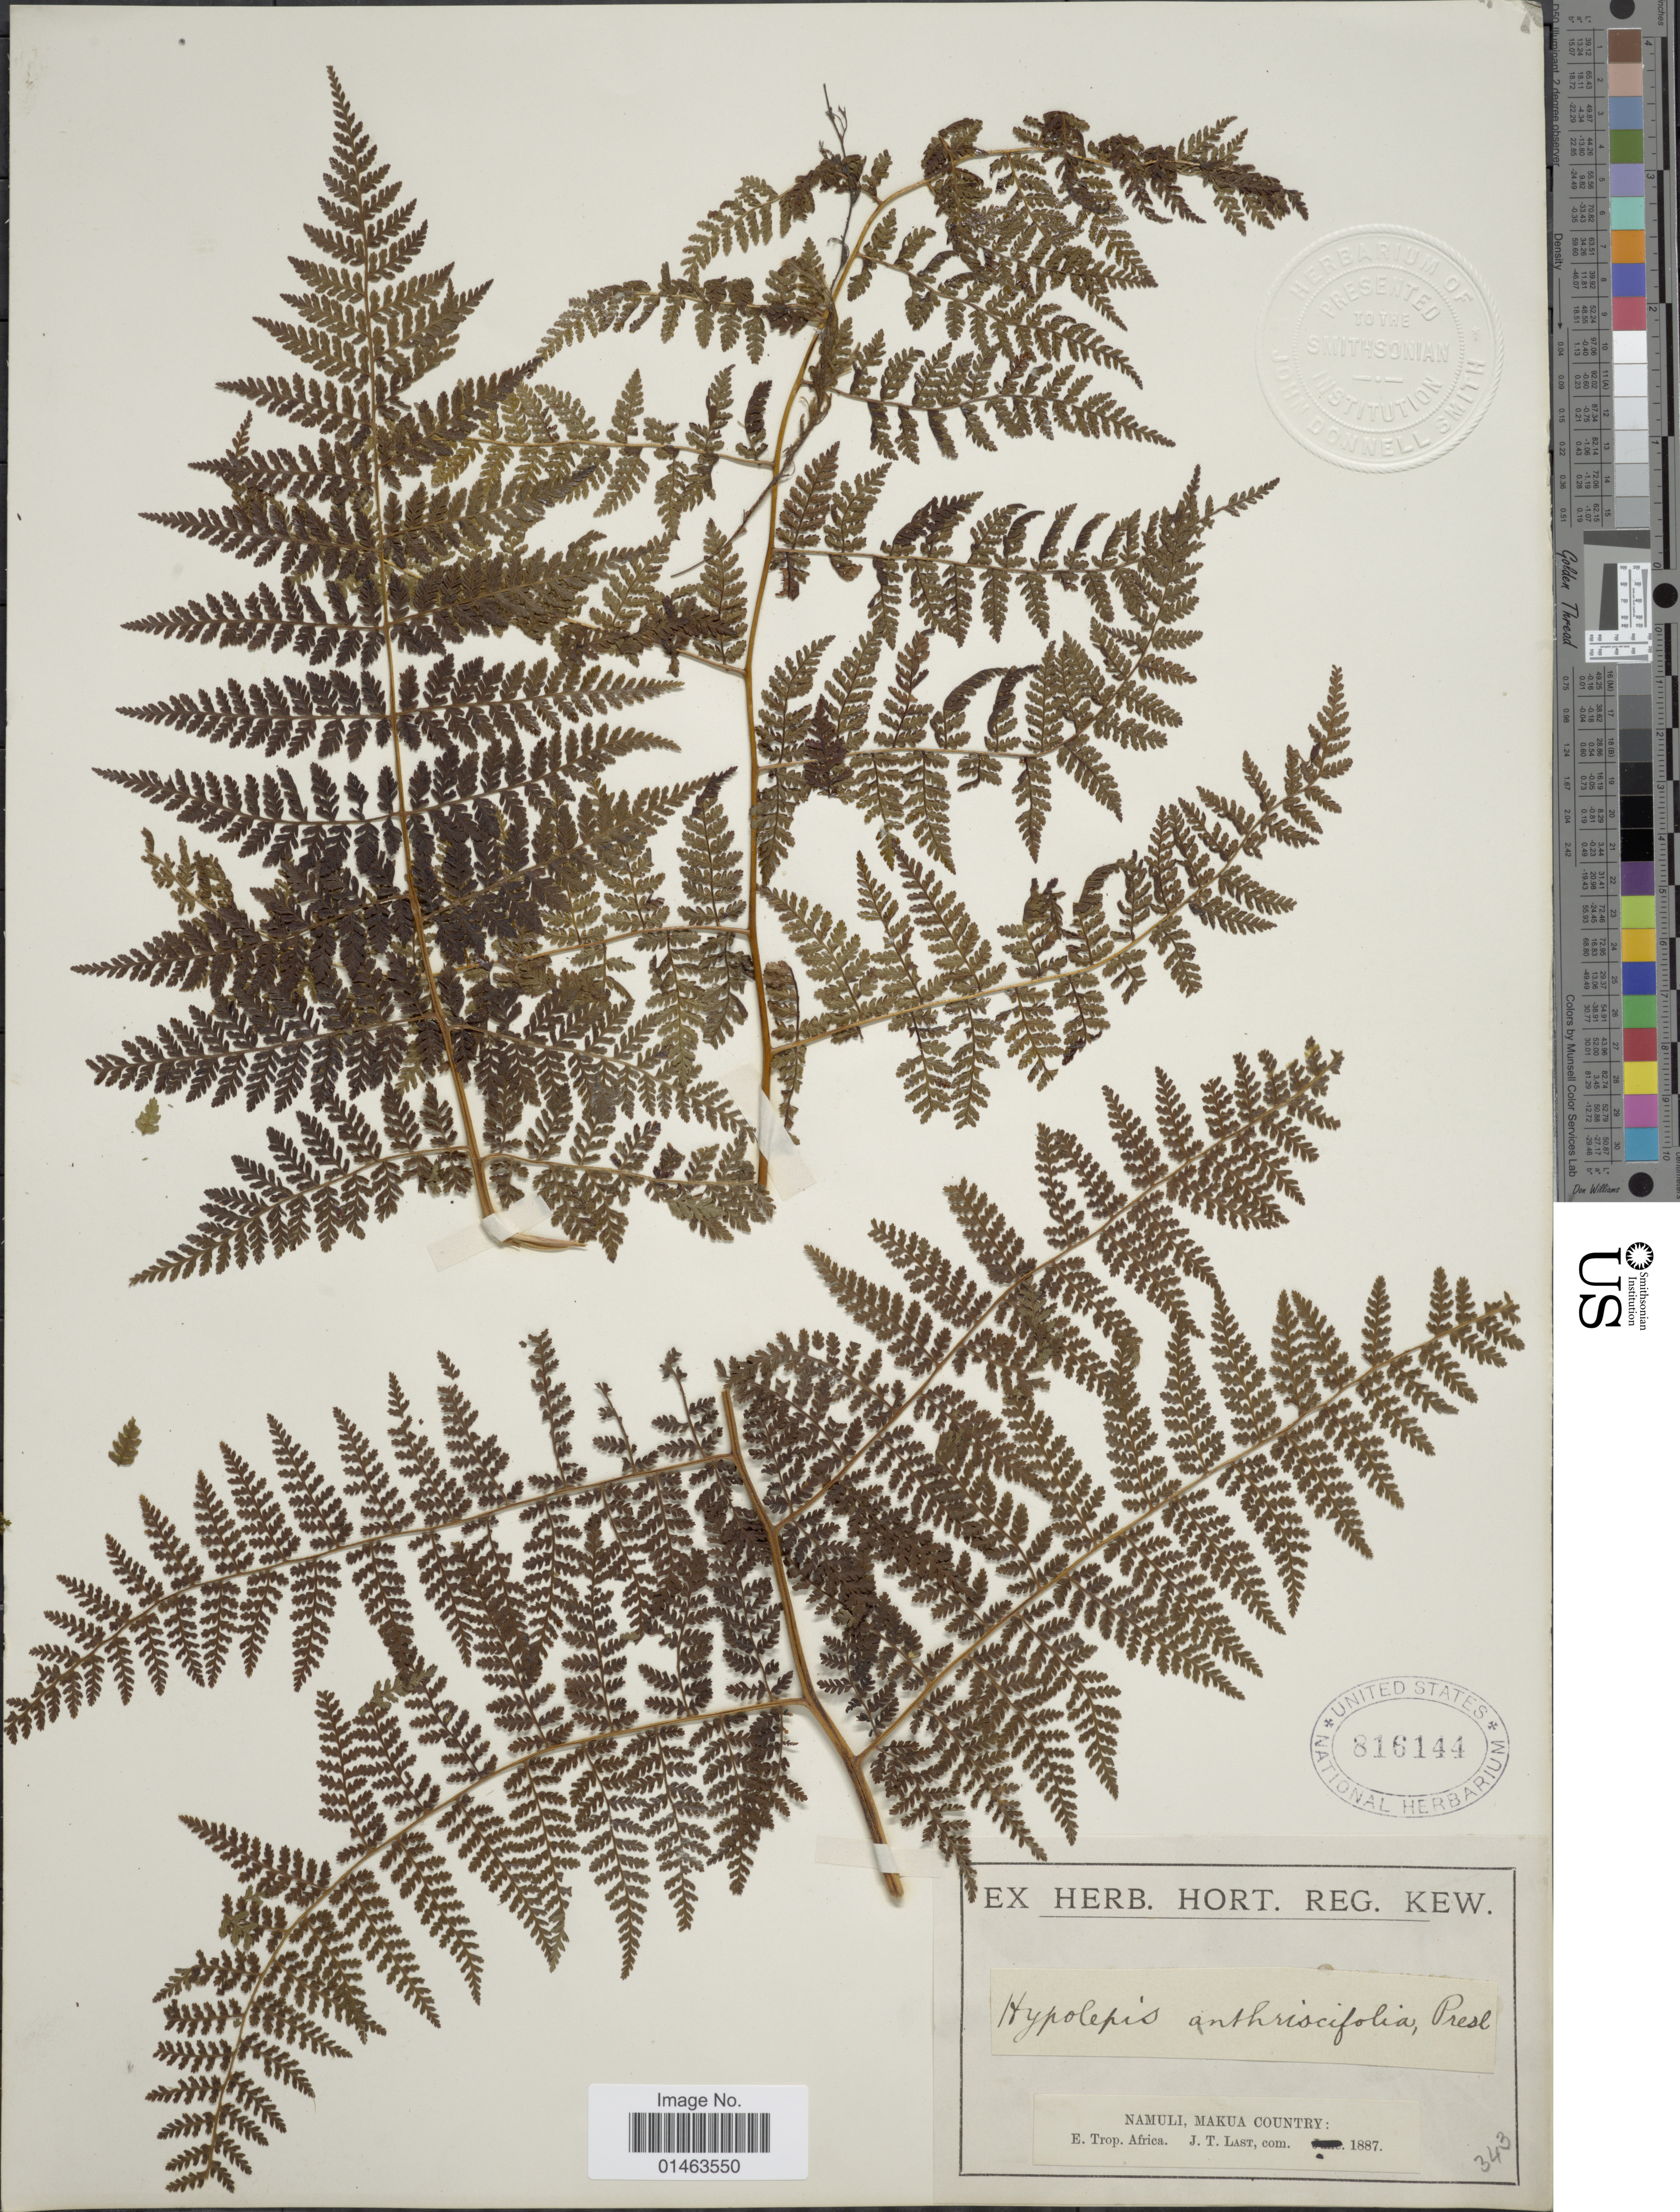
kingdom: Plantae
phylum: Tracheophyta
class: Polypodiopsida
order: Polypodiales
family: Dennstaedtiaceae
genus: Hypolepis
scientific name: Hypolepis sparsisora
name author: (Schrad.) Kuhn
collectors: ex herb. Hort. Reg. Kew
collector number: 343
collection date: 1887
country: Mozambique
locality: Namuli, Makua Country. E. Trop. Africa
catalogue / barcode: US 816144